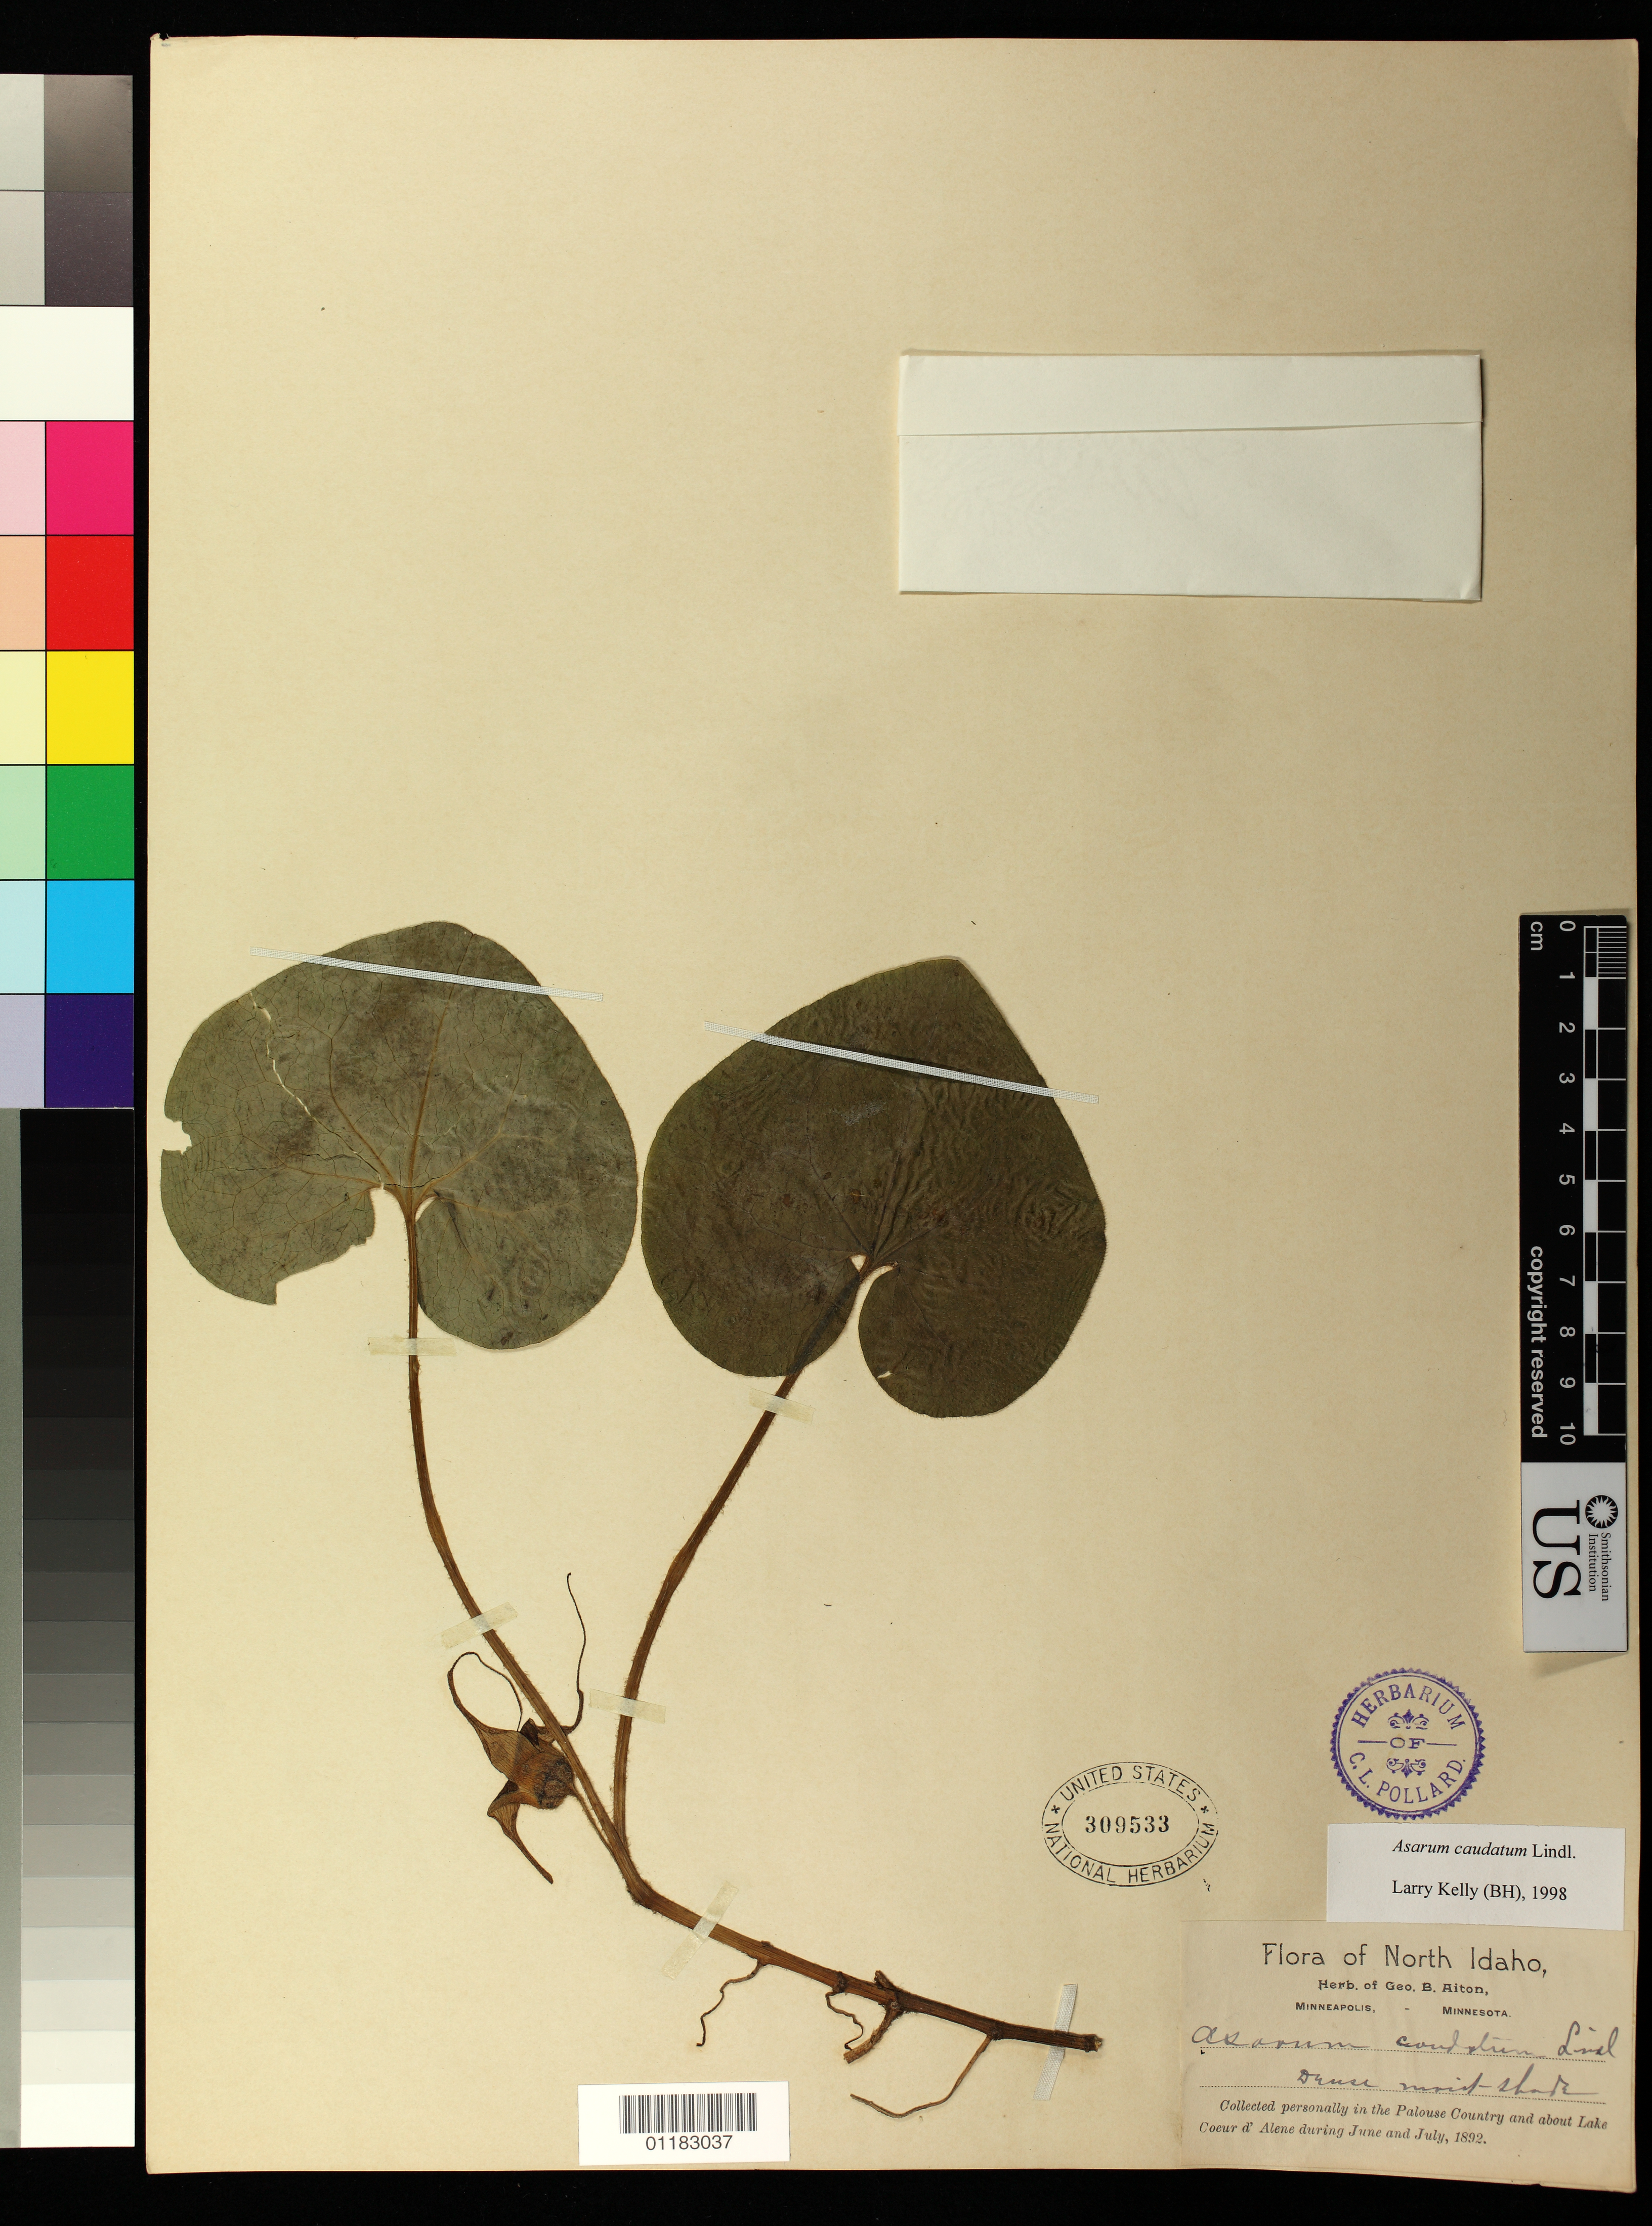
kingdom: Plantae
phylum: Tracheophyta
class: Magnoliopsida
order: Piperales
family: Aristolochiaceae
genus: Asarum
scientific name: Asarum caudatum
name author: Lindl.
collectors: G. B. Aiton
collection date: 1892-06/1892-07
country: United States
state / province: Idaho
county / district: Palouse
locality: Palouse Country and Lake Coeur d'Alene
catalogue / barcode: US 309533